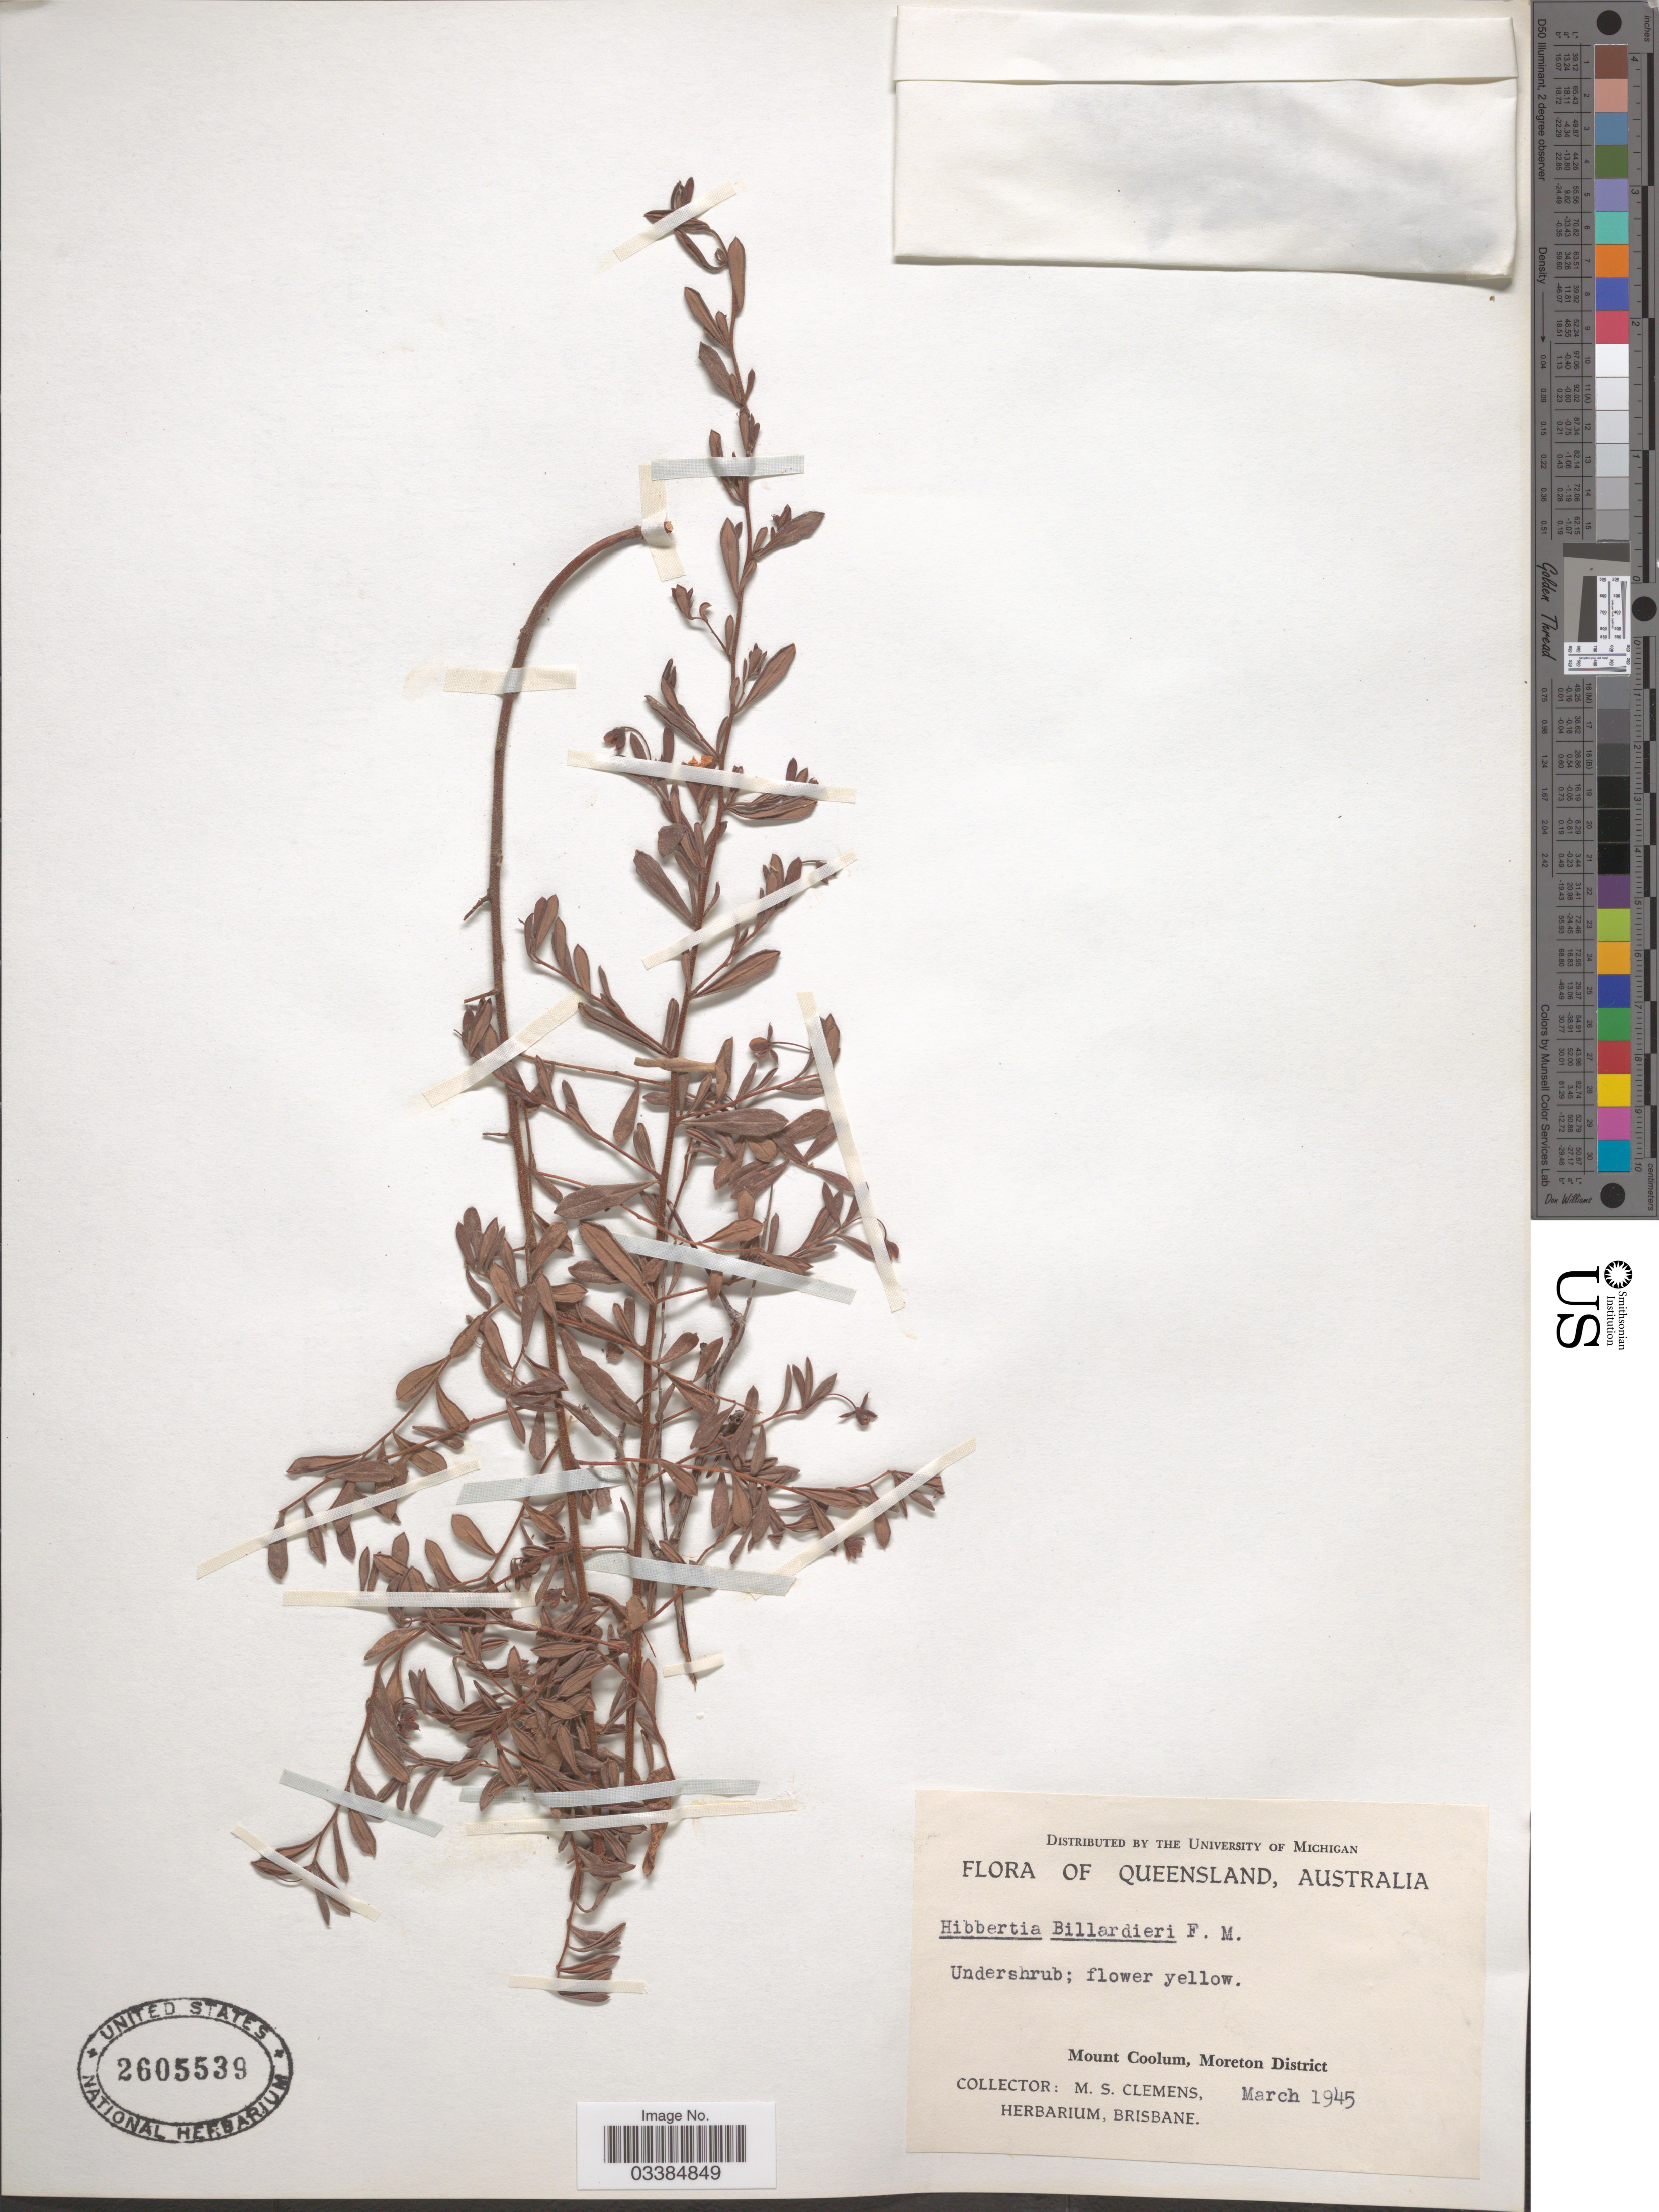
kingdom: Plantae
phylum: Tracheophyta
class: Magnoliopsida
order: Dilleniales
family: Dilleniaceae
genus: Hibbertia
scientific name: Hibbertia billardierei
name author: F. Muell.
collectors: M. S. Clemens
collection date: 1945-03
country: Australia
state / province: Queensland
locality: Mount Coolum, Moreton District.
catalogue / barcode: US 2605539